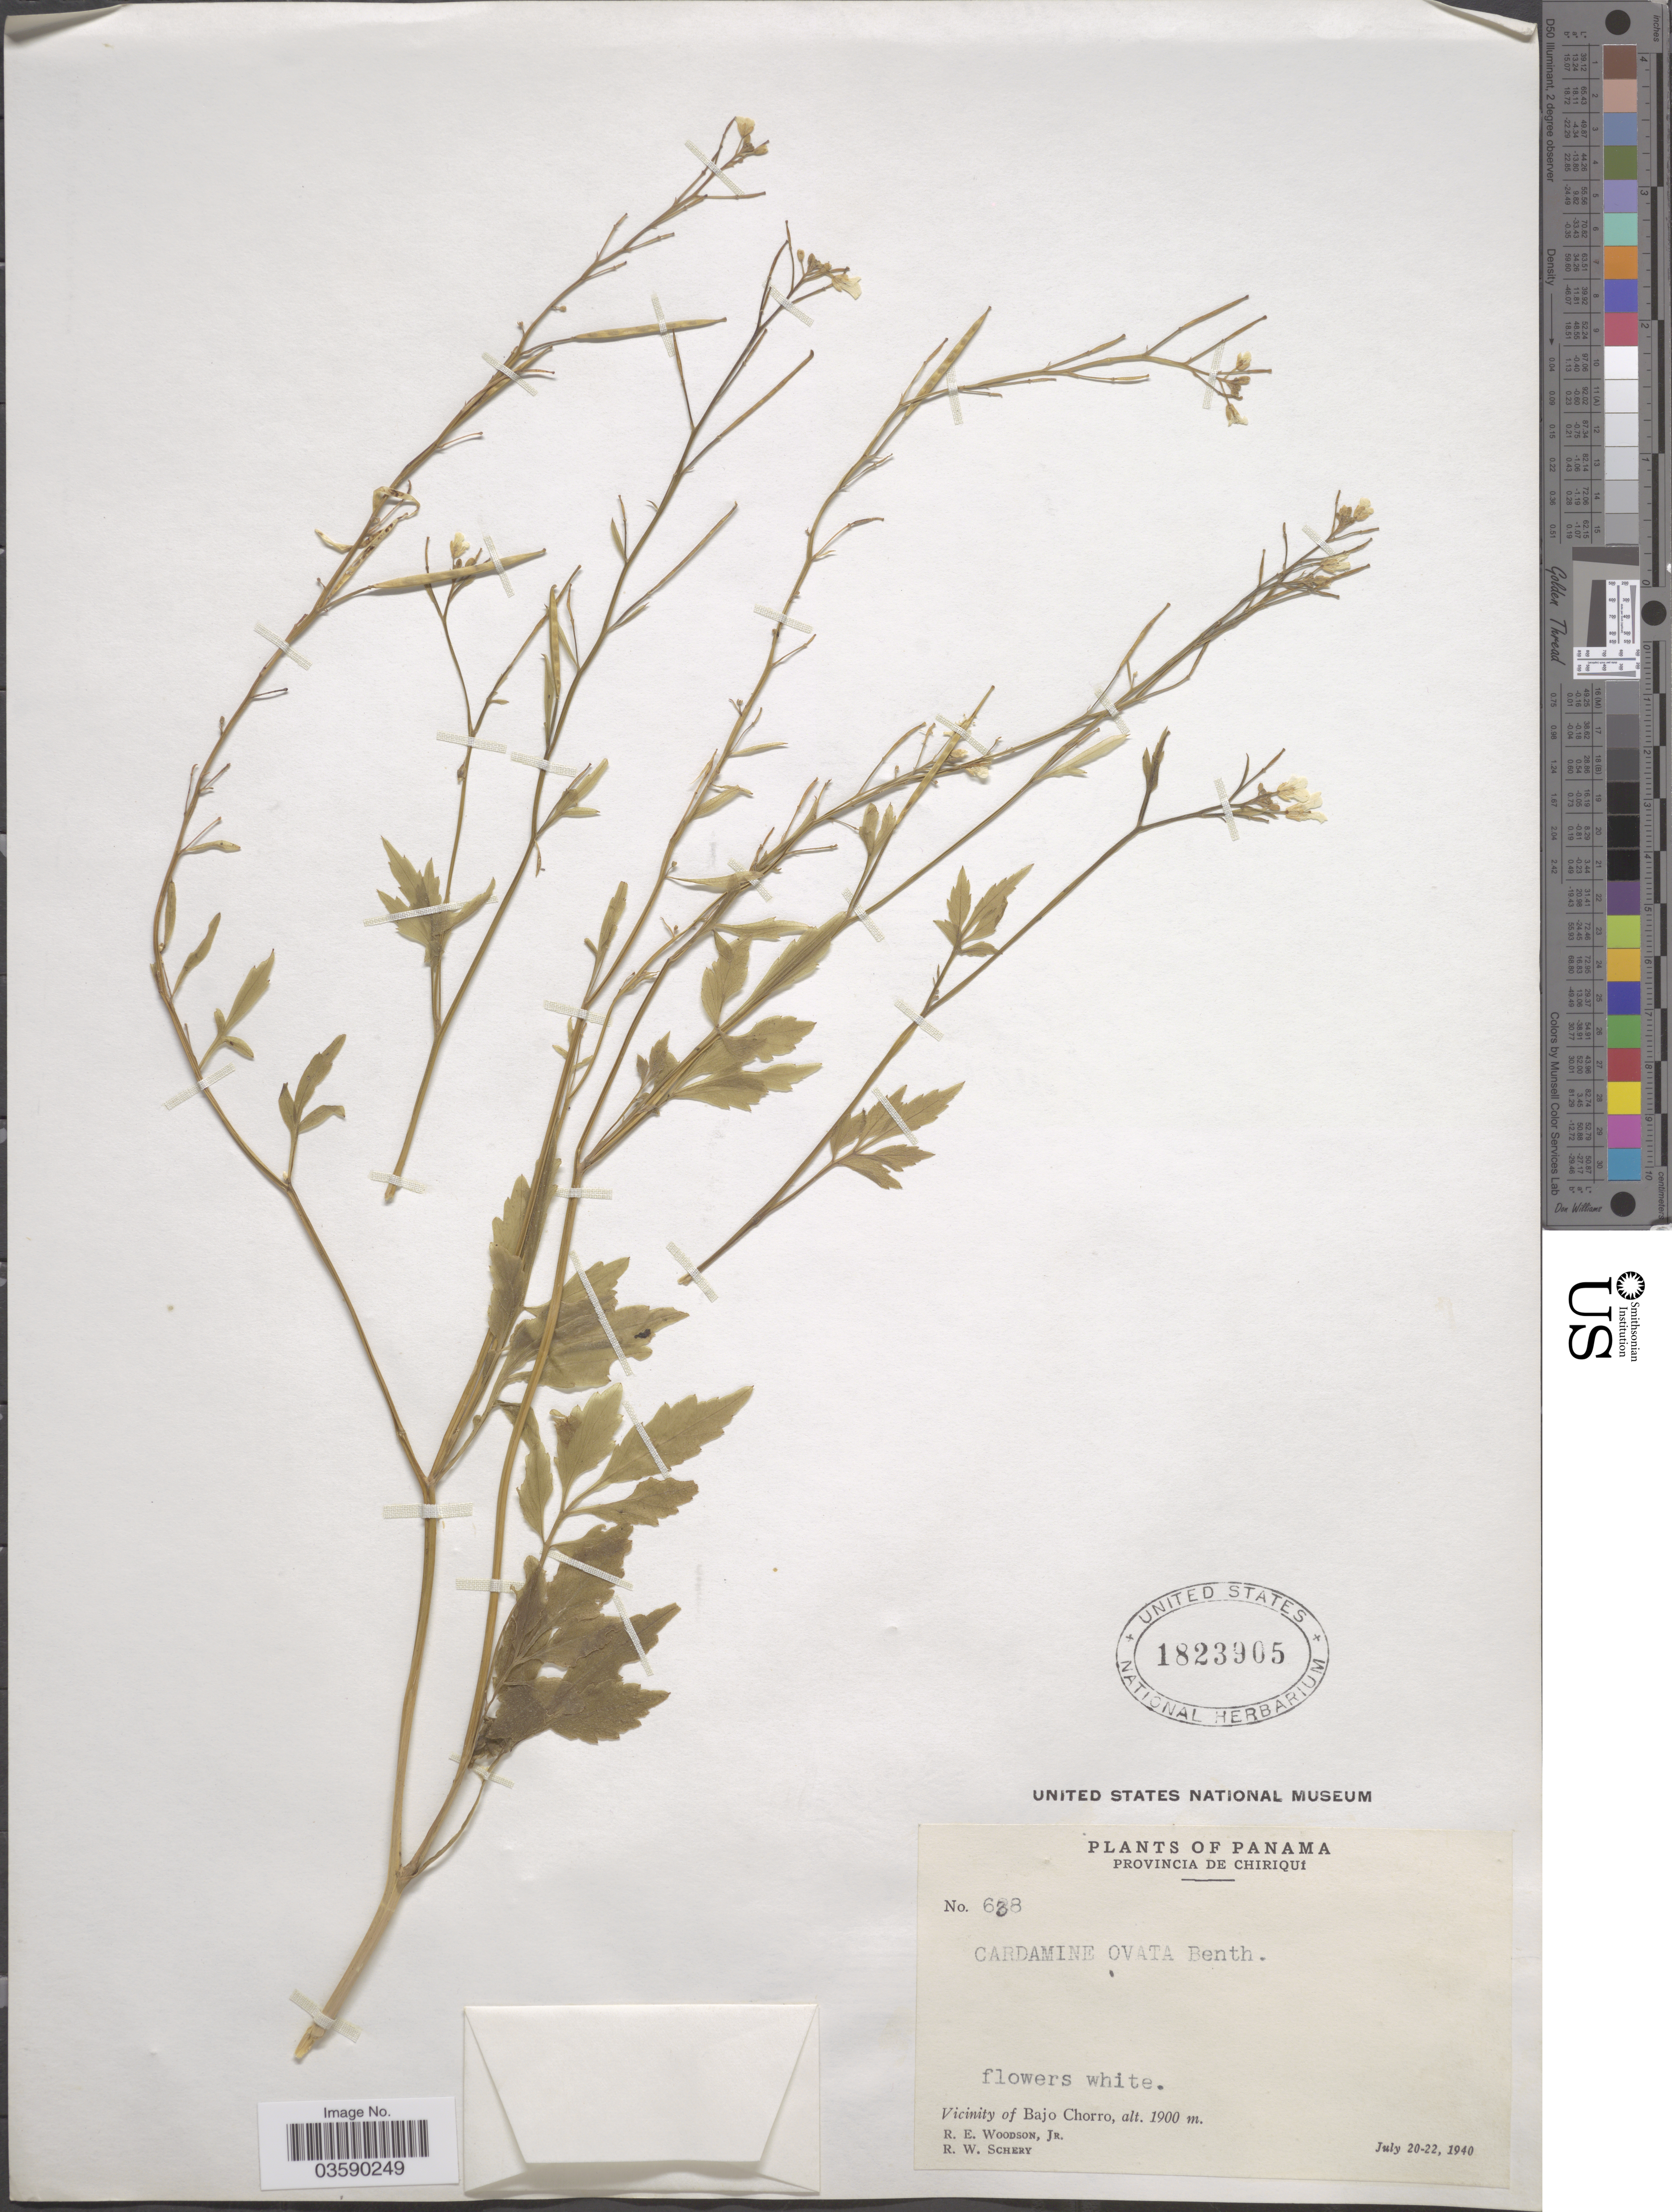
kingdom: Plantae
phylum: Tracheophyta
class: Magnoliopsida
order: Brassicales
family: Brassicaceae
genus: Cardamine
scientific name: Cardamine ovata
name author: Benth.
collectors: R. E. Woodson & R. W. Schery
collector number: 638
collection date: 1940-07-20/1940-07-22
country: Panama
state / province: Panamá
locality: Provincia De Chiriquí. Vicinity of Bajo Chorro.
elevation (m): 1900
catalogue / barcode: US 1823905